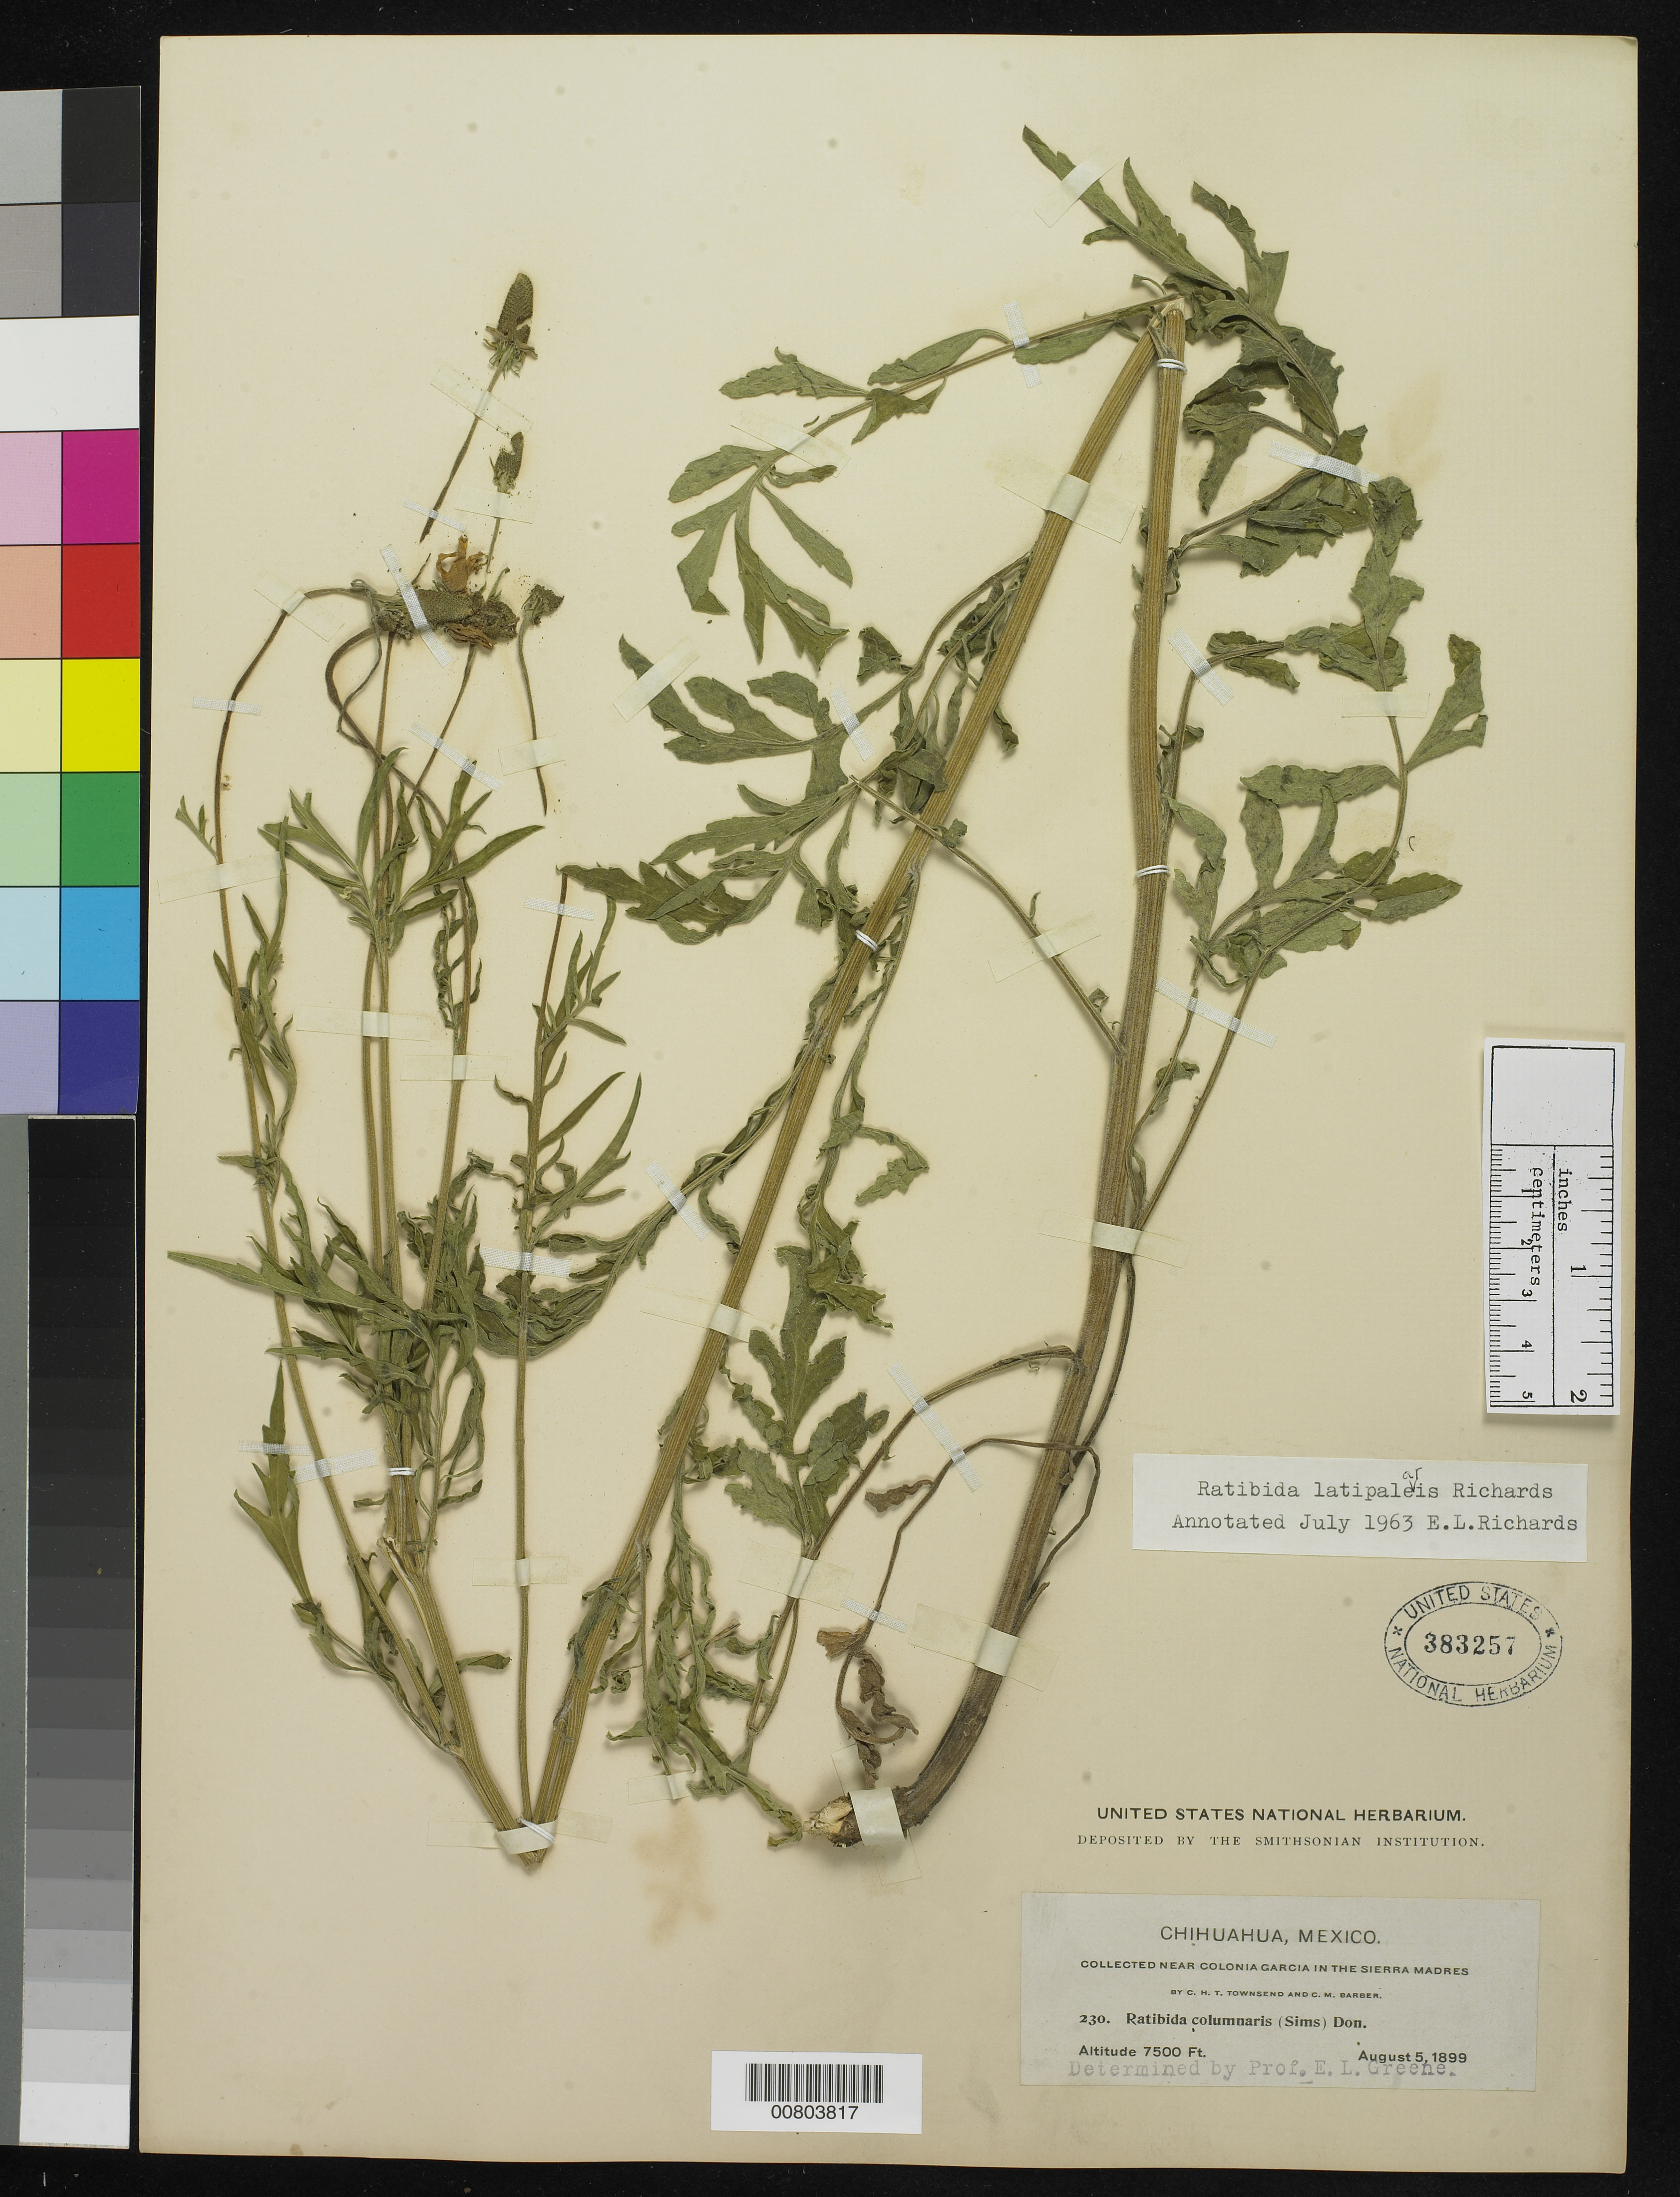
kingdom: Plantae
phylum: Tracheophyta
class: Magnoliopsida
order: Asterales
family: Asteraceae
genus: Ratibida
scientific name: Ratibida latipalearis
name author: E.L. Richards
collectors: C. H. T. Townsend & C. Barber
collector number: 230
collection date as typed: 05 Aug 1899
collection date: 1899-08-05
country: Mexico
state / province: Chihuahua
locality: Near Colonia García in the Sierra Madre, Chihuahua.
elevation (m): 2286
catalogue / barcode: US 383257